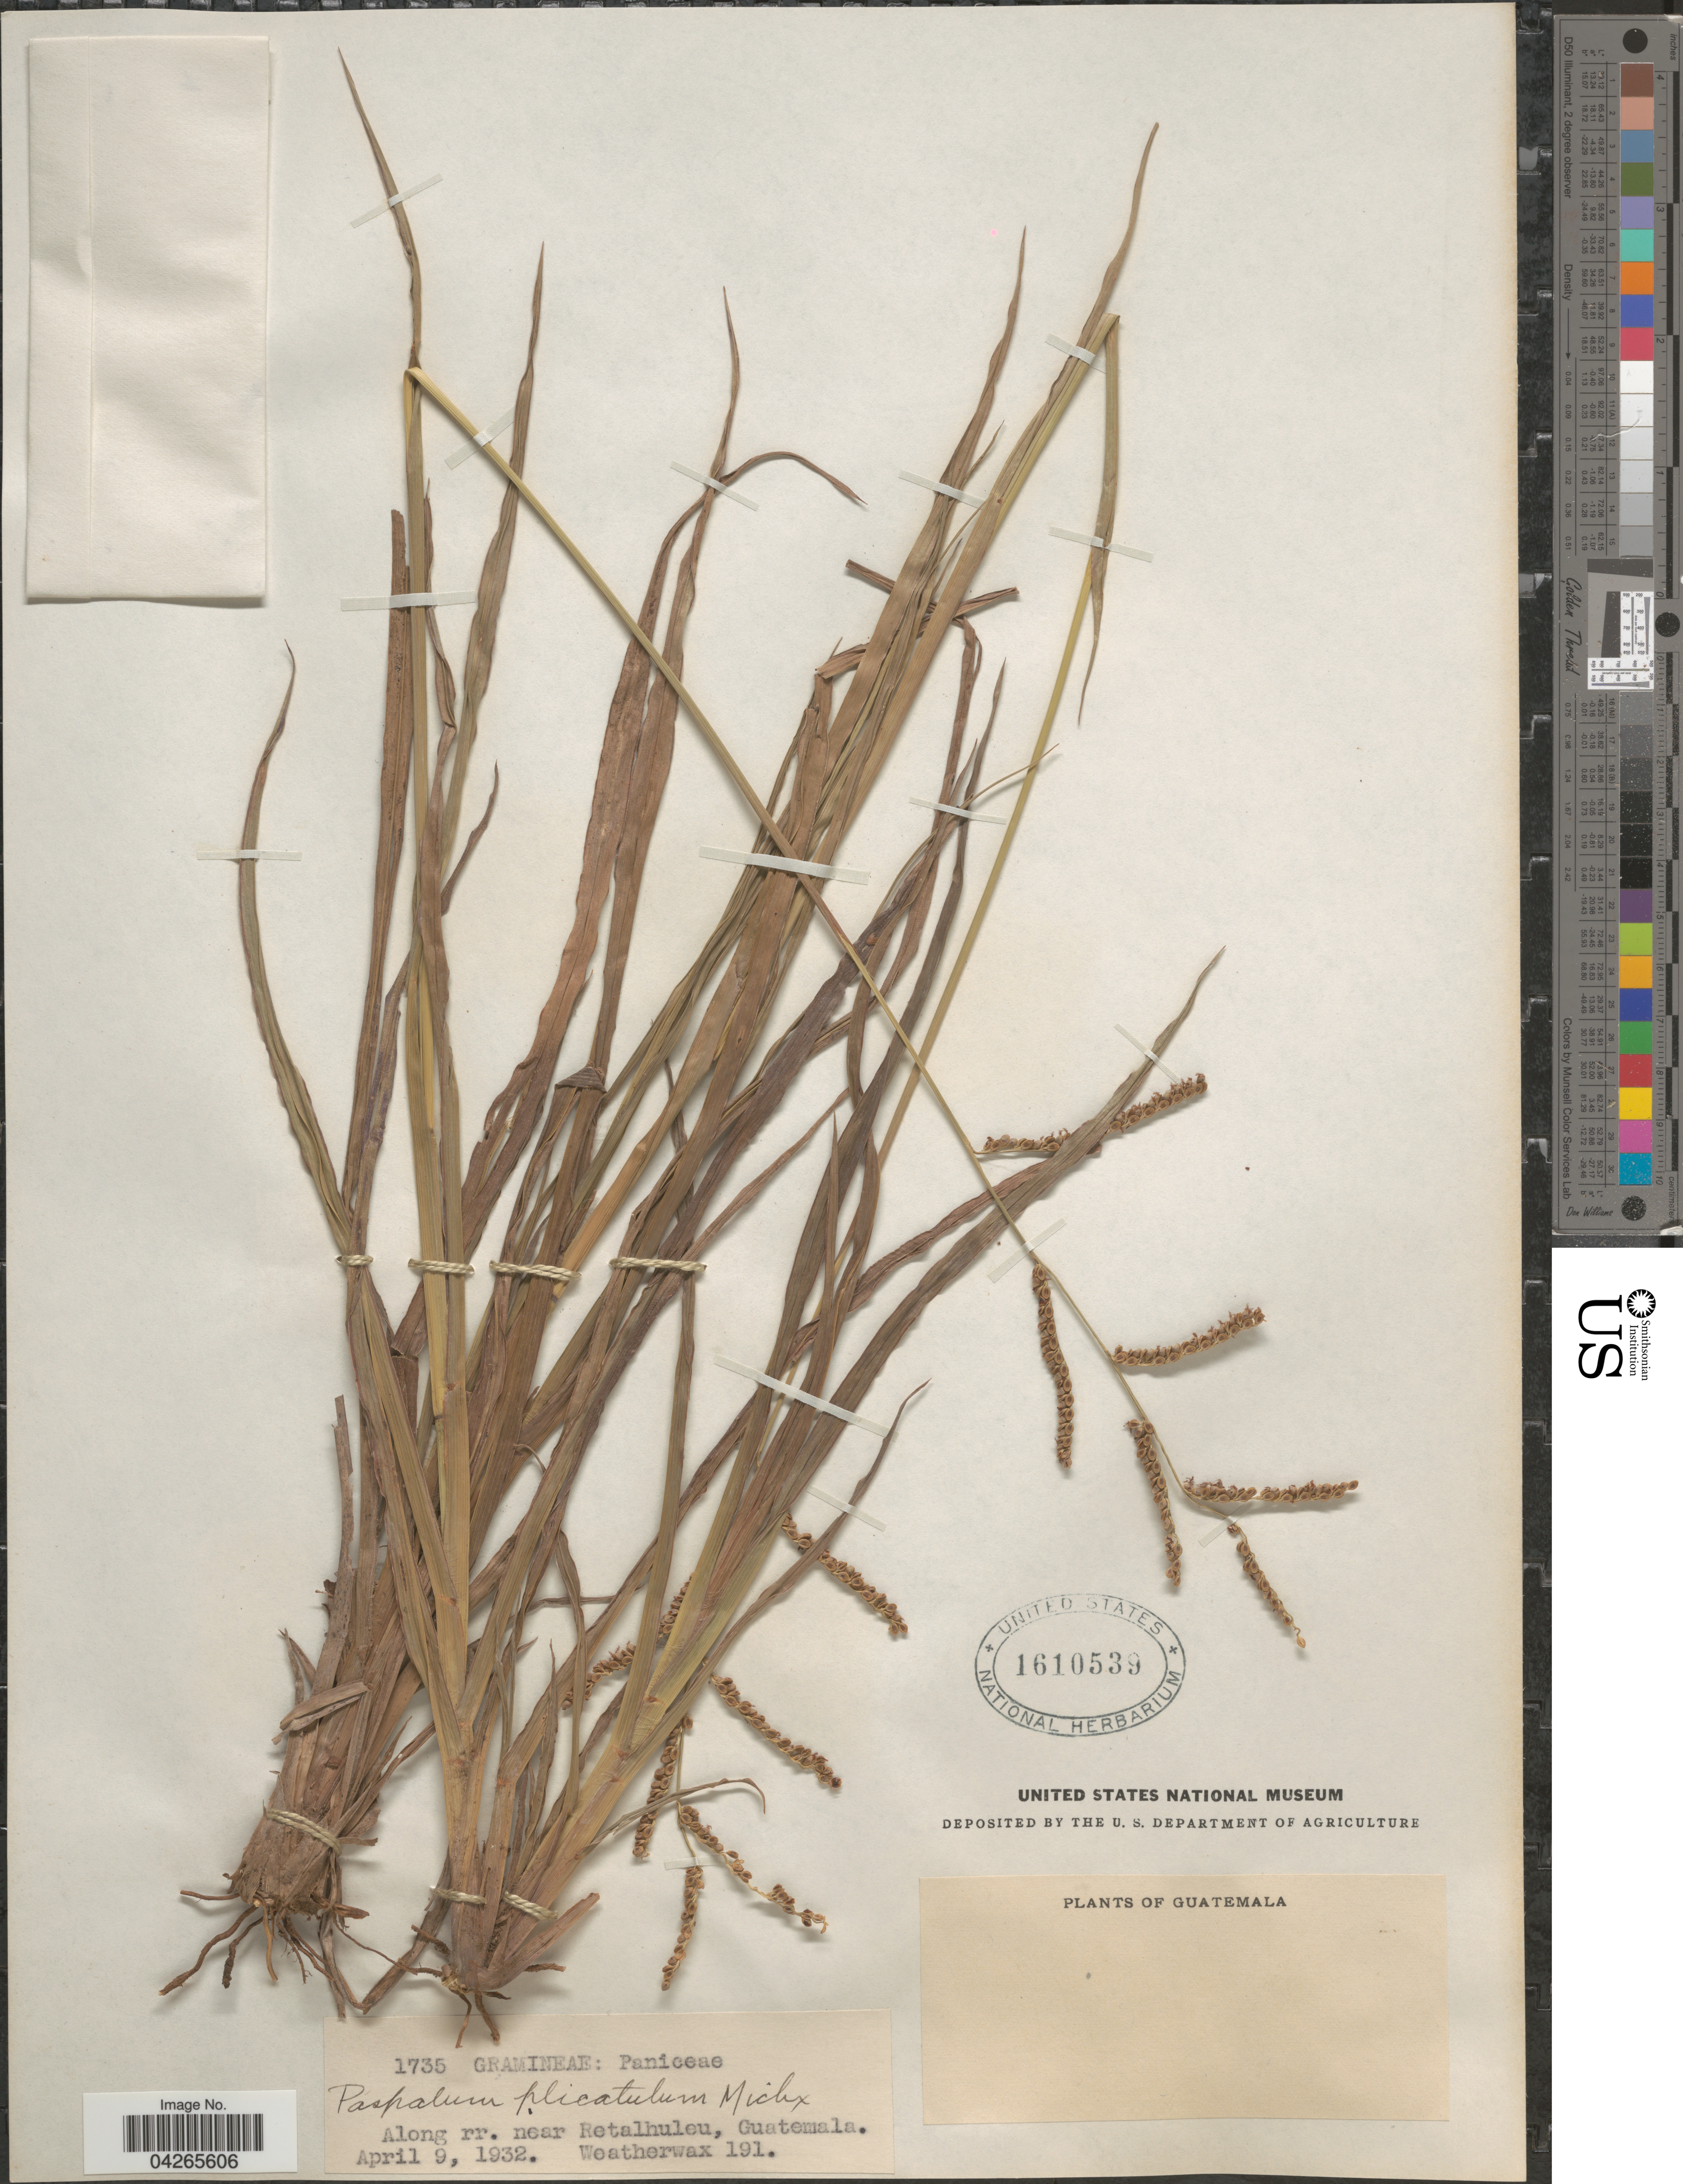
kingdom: Plantae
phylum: Tracheophyta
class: Liliopsida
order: Poales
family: Poaceae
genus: Paspalum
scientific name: Paspalum plicatulum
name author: Michx.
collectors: -. Weatherwax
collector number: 191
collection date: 1932-04-09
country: Guatemala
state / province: Retalhuleu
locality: Along rr. near Retalhuleu.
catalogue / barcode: US 1610539